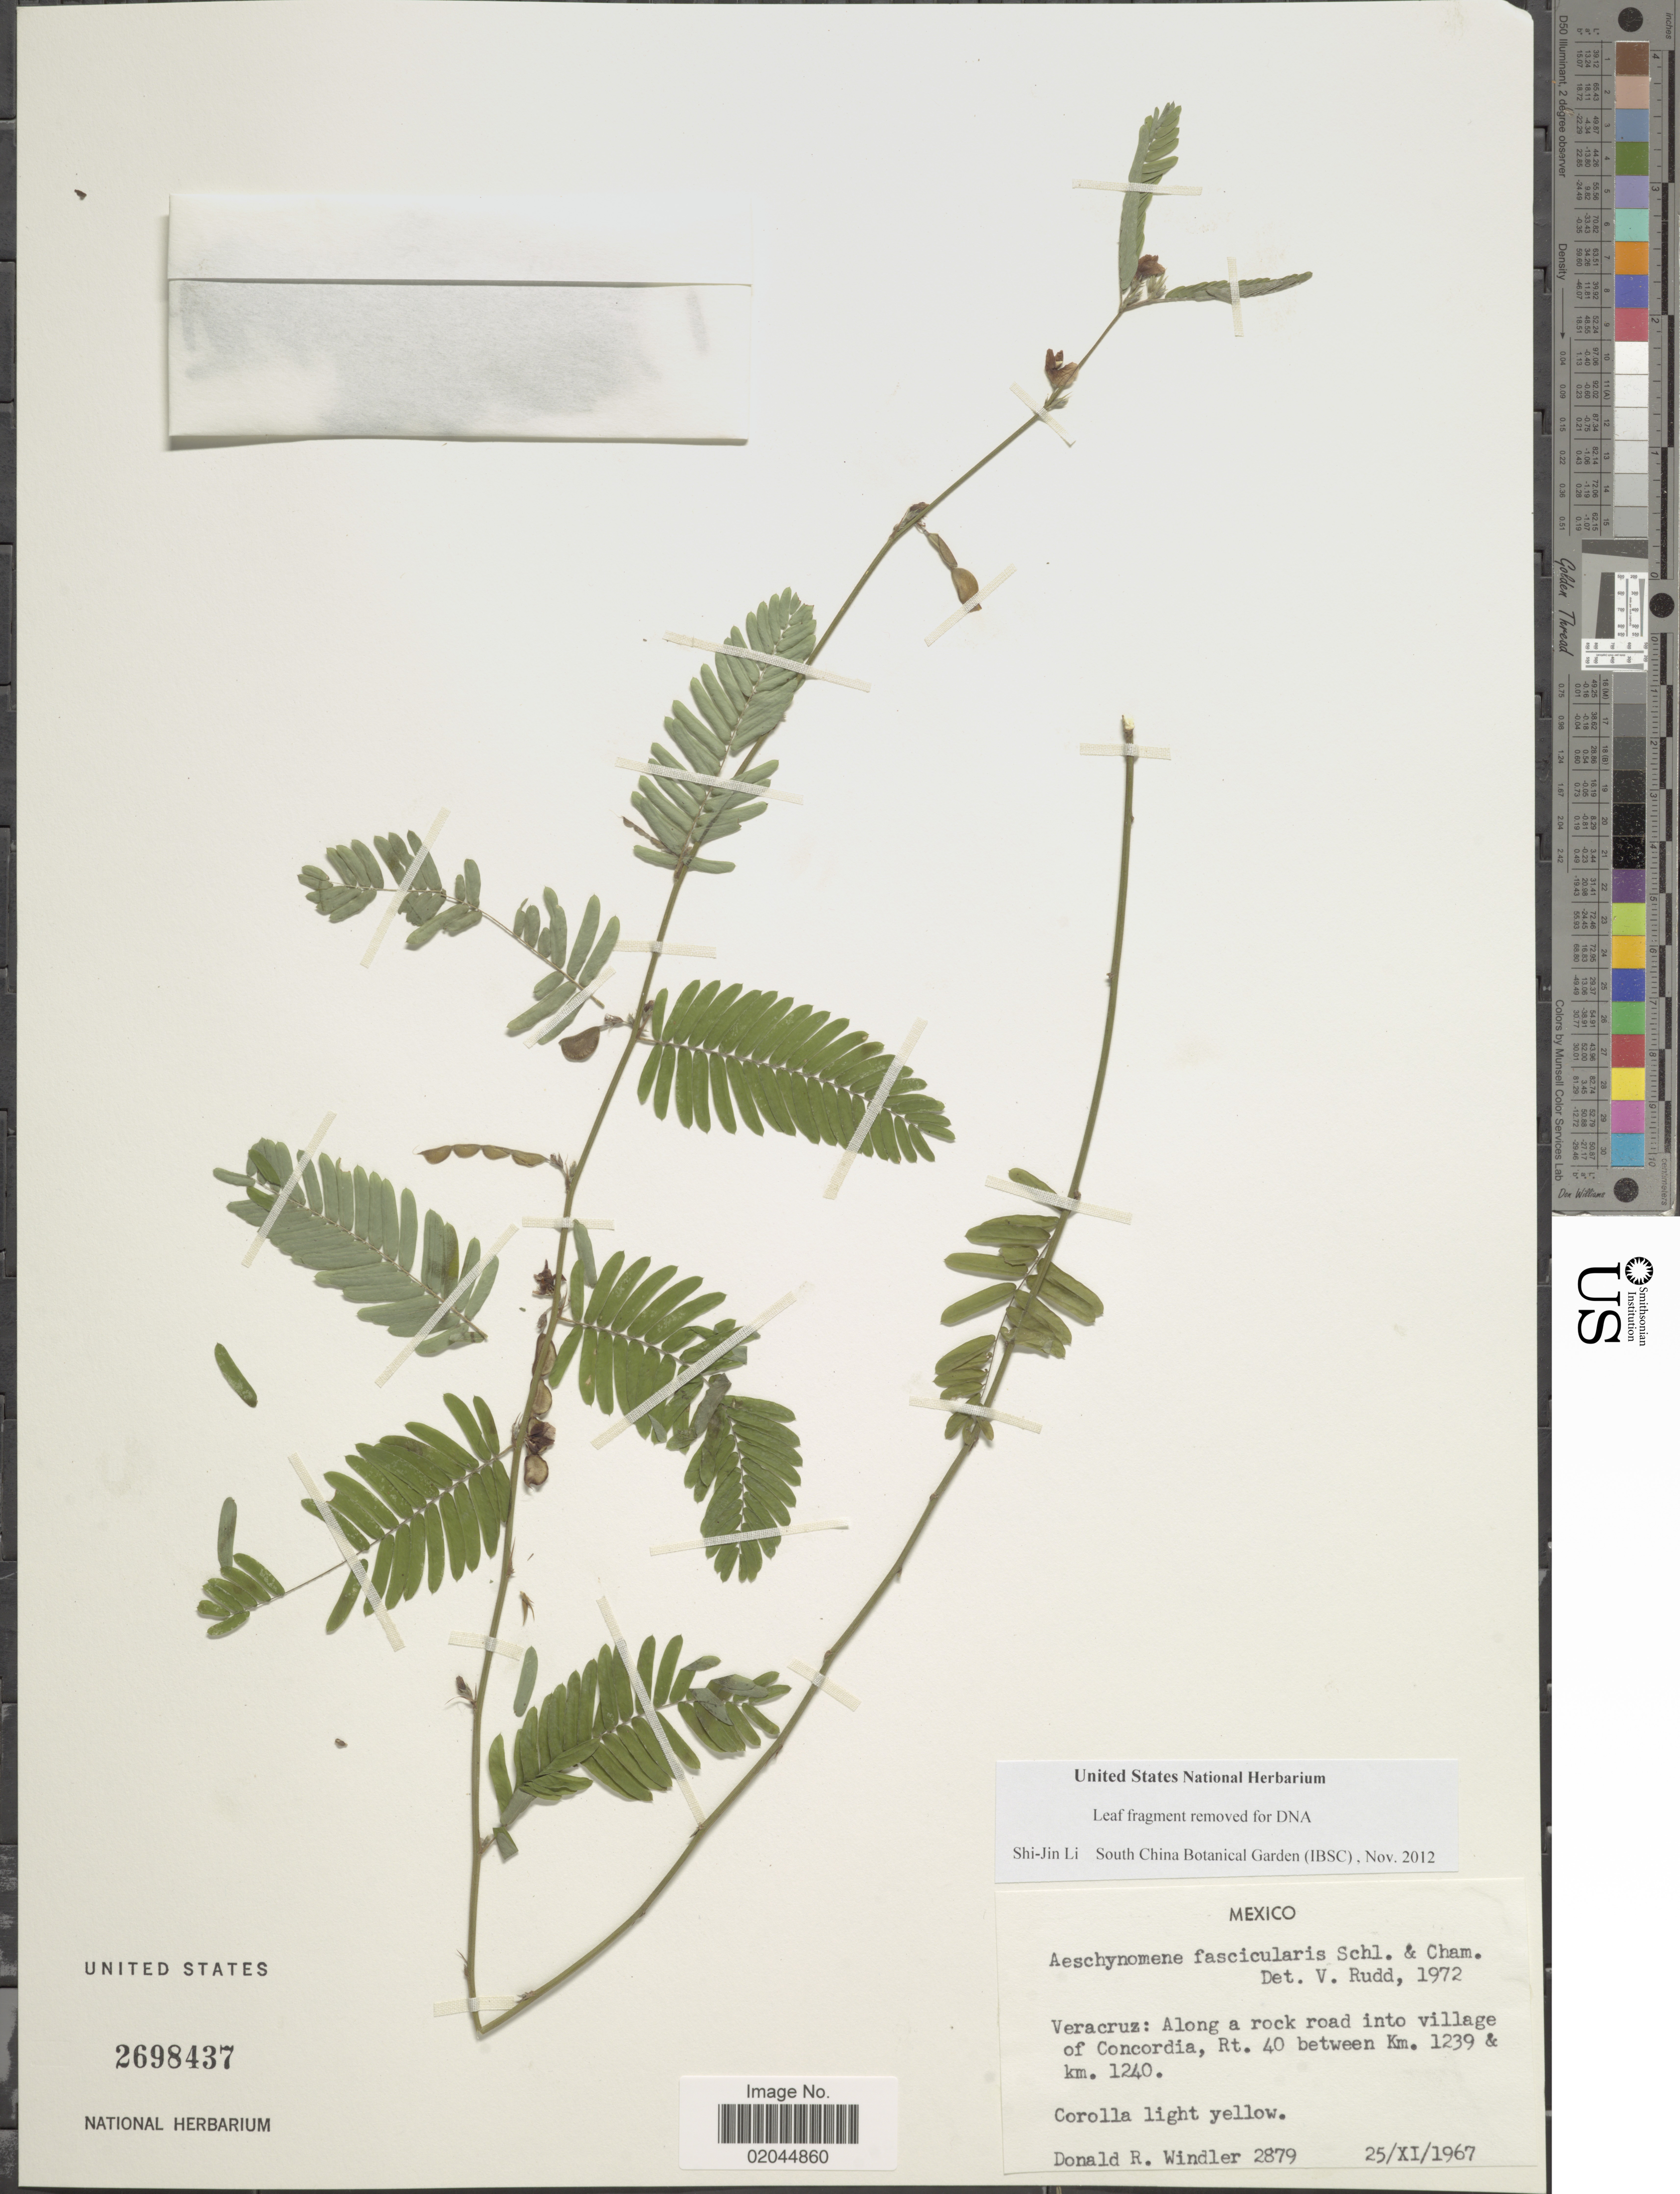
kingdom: Plantae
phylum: Tracheophyta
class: Magnoliopsida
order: Fabales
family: Fabaceae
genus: Aeschynomene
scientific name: Aeschynomene fascicularis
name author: Schltdl. & Cham.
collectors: D. R. Windler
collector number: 2879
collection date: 1967-11-25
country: Mexico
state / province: Veracruz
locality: Veracruz: Along a rock road into village of Concordia, Rt. 40 between Km 1239 & km. 1240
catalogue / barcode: US 2698437